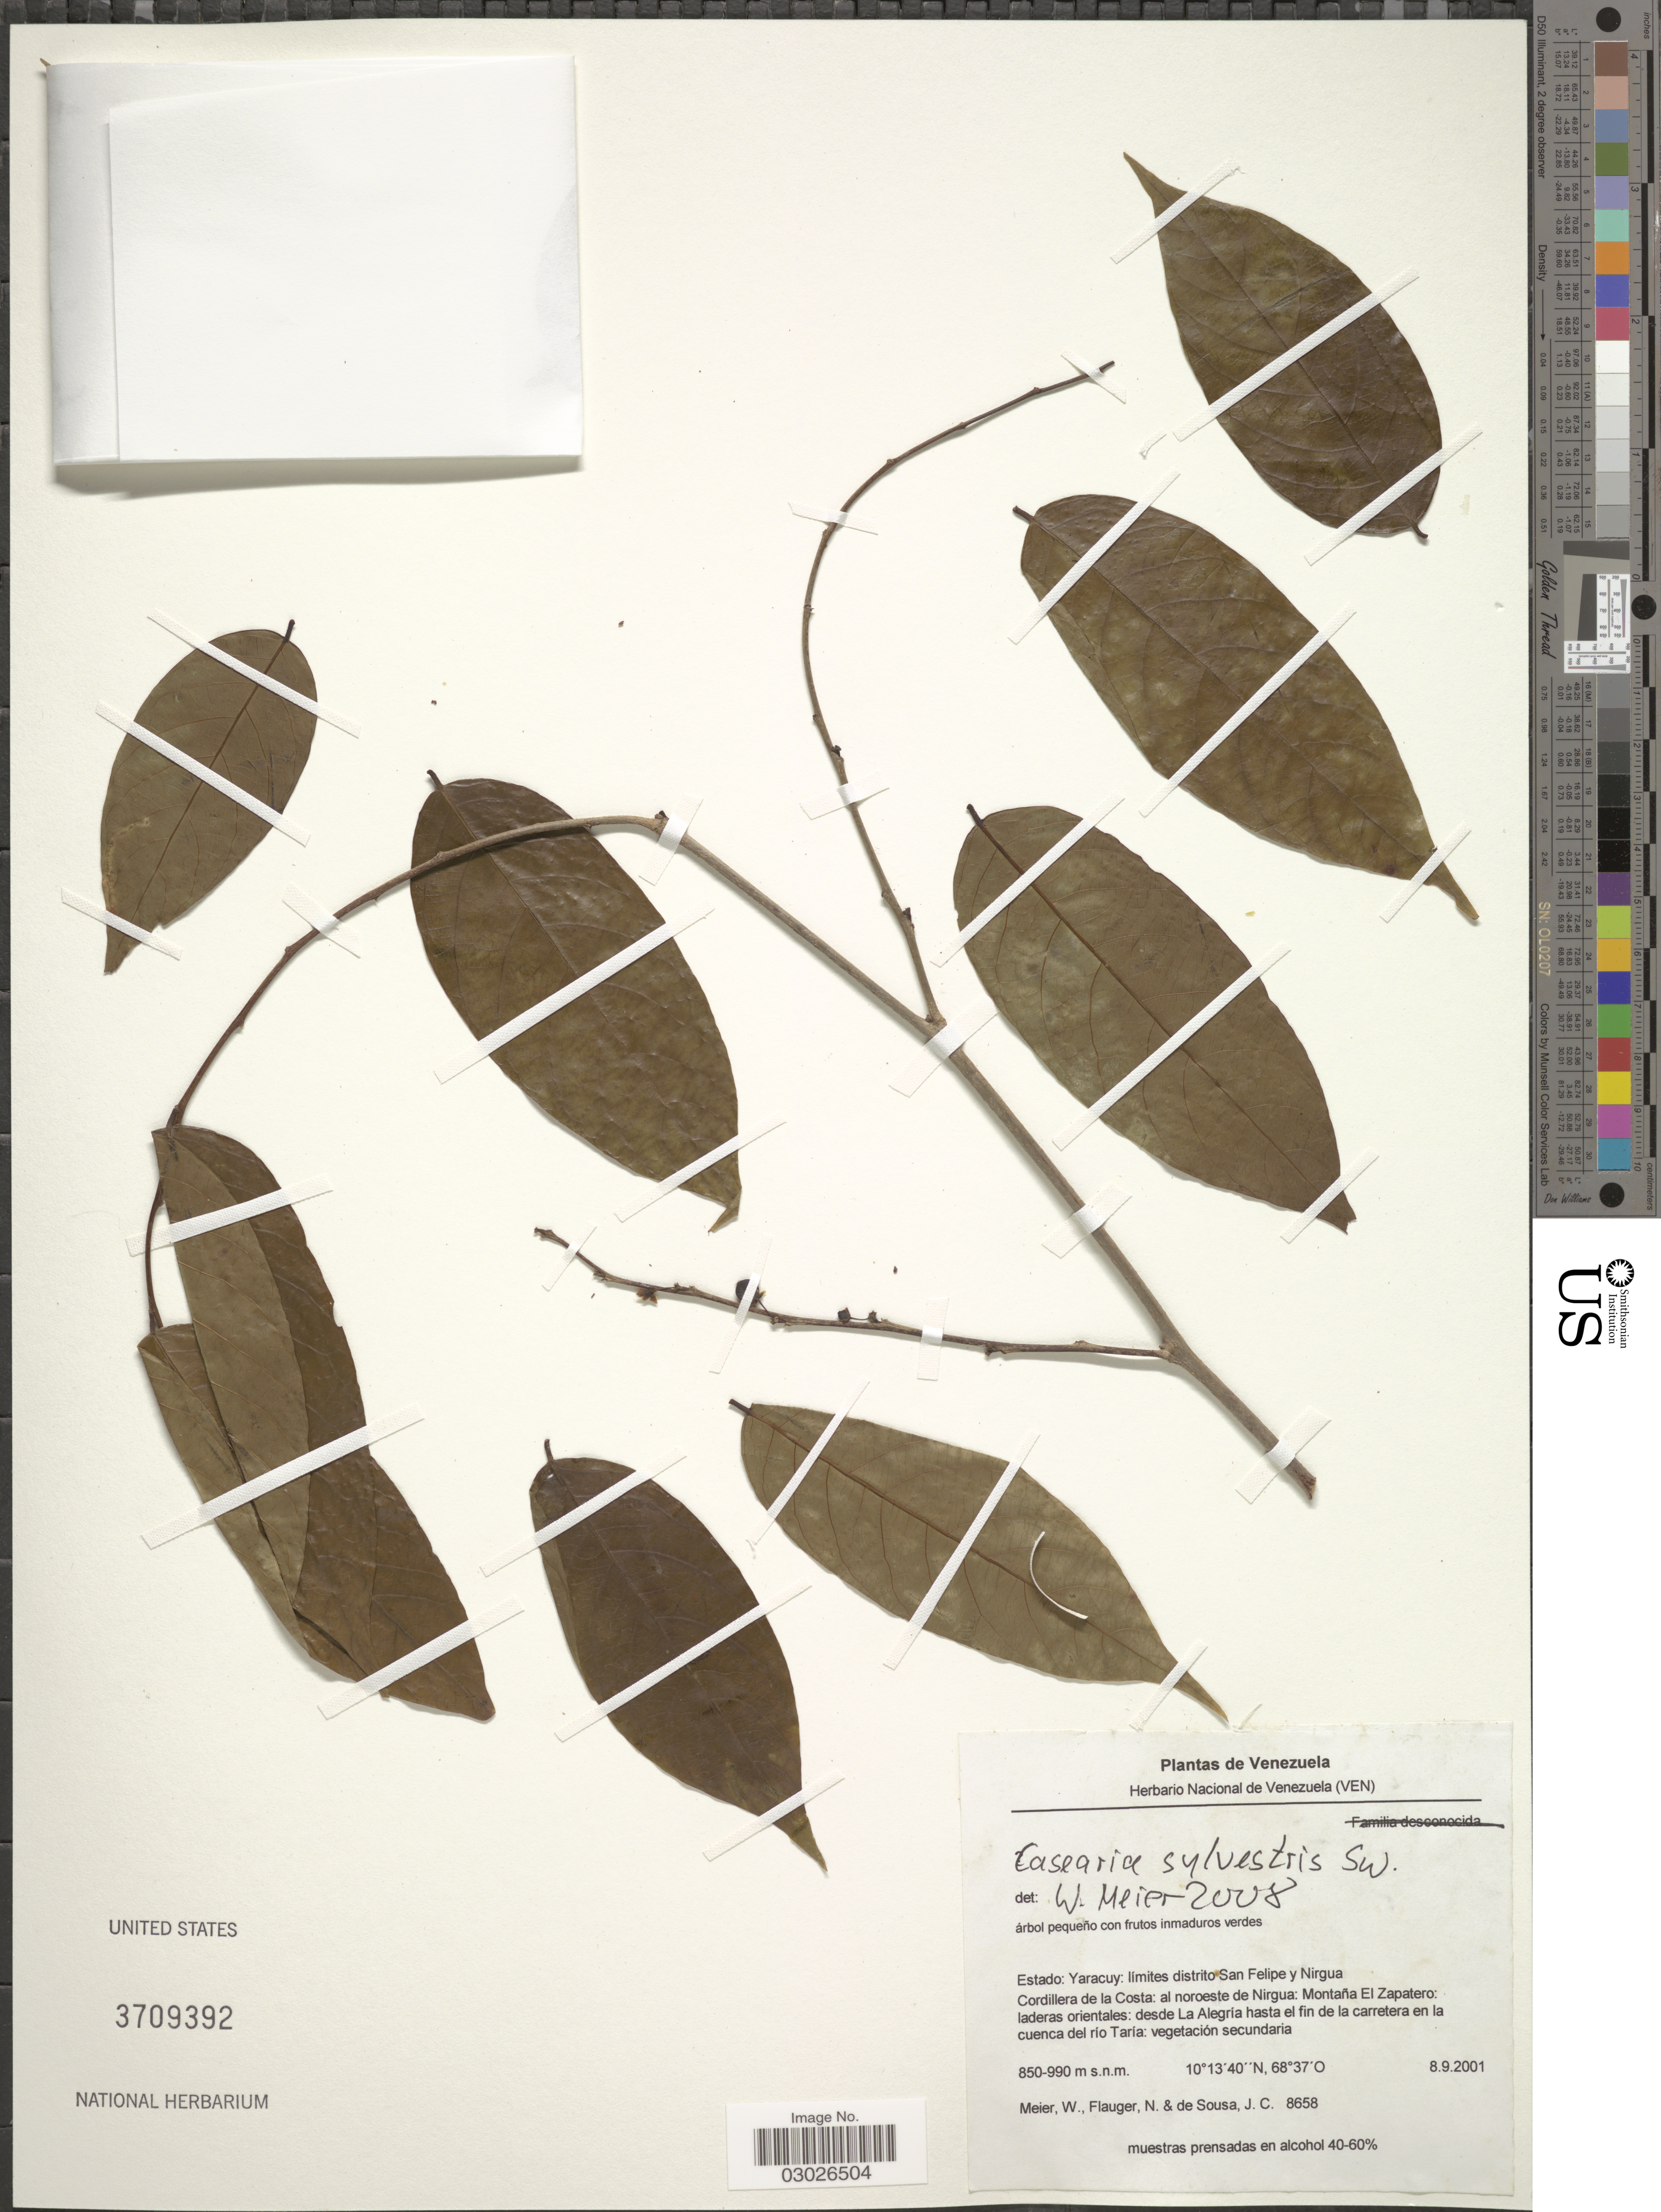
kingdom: Plantae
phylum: Tracheophyta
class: Magnoliopsida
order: Malpighiales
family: Salicaceae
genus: Casearia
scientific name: Casearia sylvestris var. sylvestris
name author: Sw.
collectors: W. Meier, N. Flauger & J. de Sousa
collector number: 8658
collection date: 2001-09-08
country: Venezuela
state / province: Yaracuy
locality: Yaracuy: límites distrito San Felipe y Nirgua, Cordillera de la Costa: al noroeste de Nirgua: Montaña El Zapatero: laderas orientales; desde La Alegria hasta el fin de la carretera en la cuenca del río Taría.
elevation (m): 850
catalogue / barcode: US 3709392